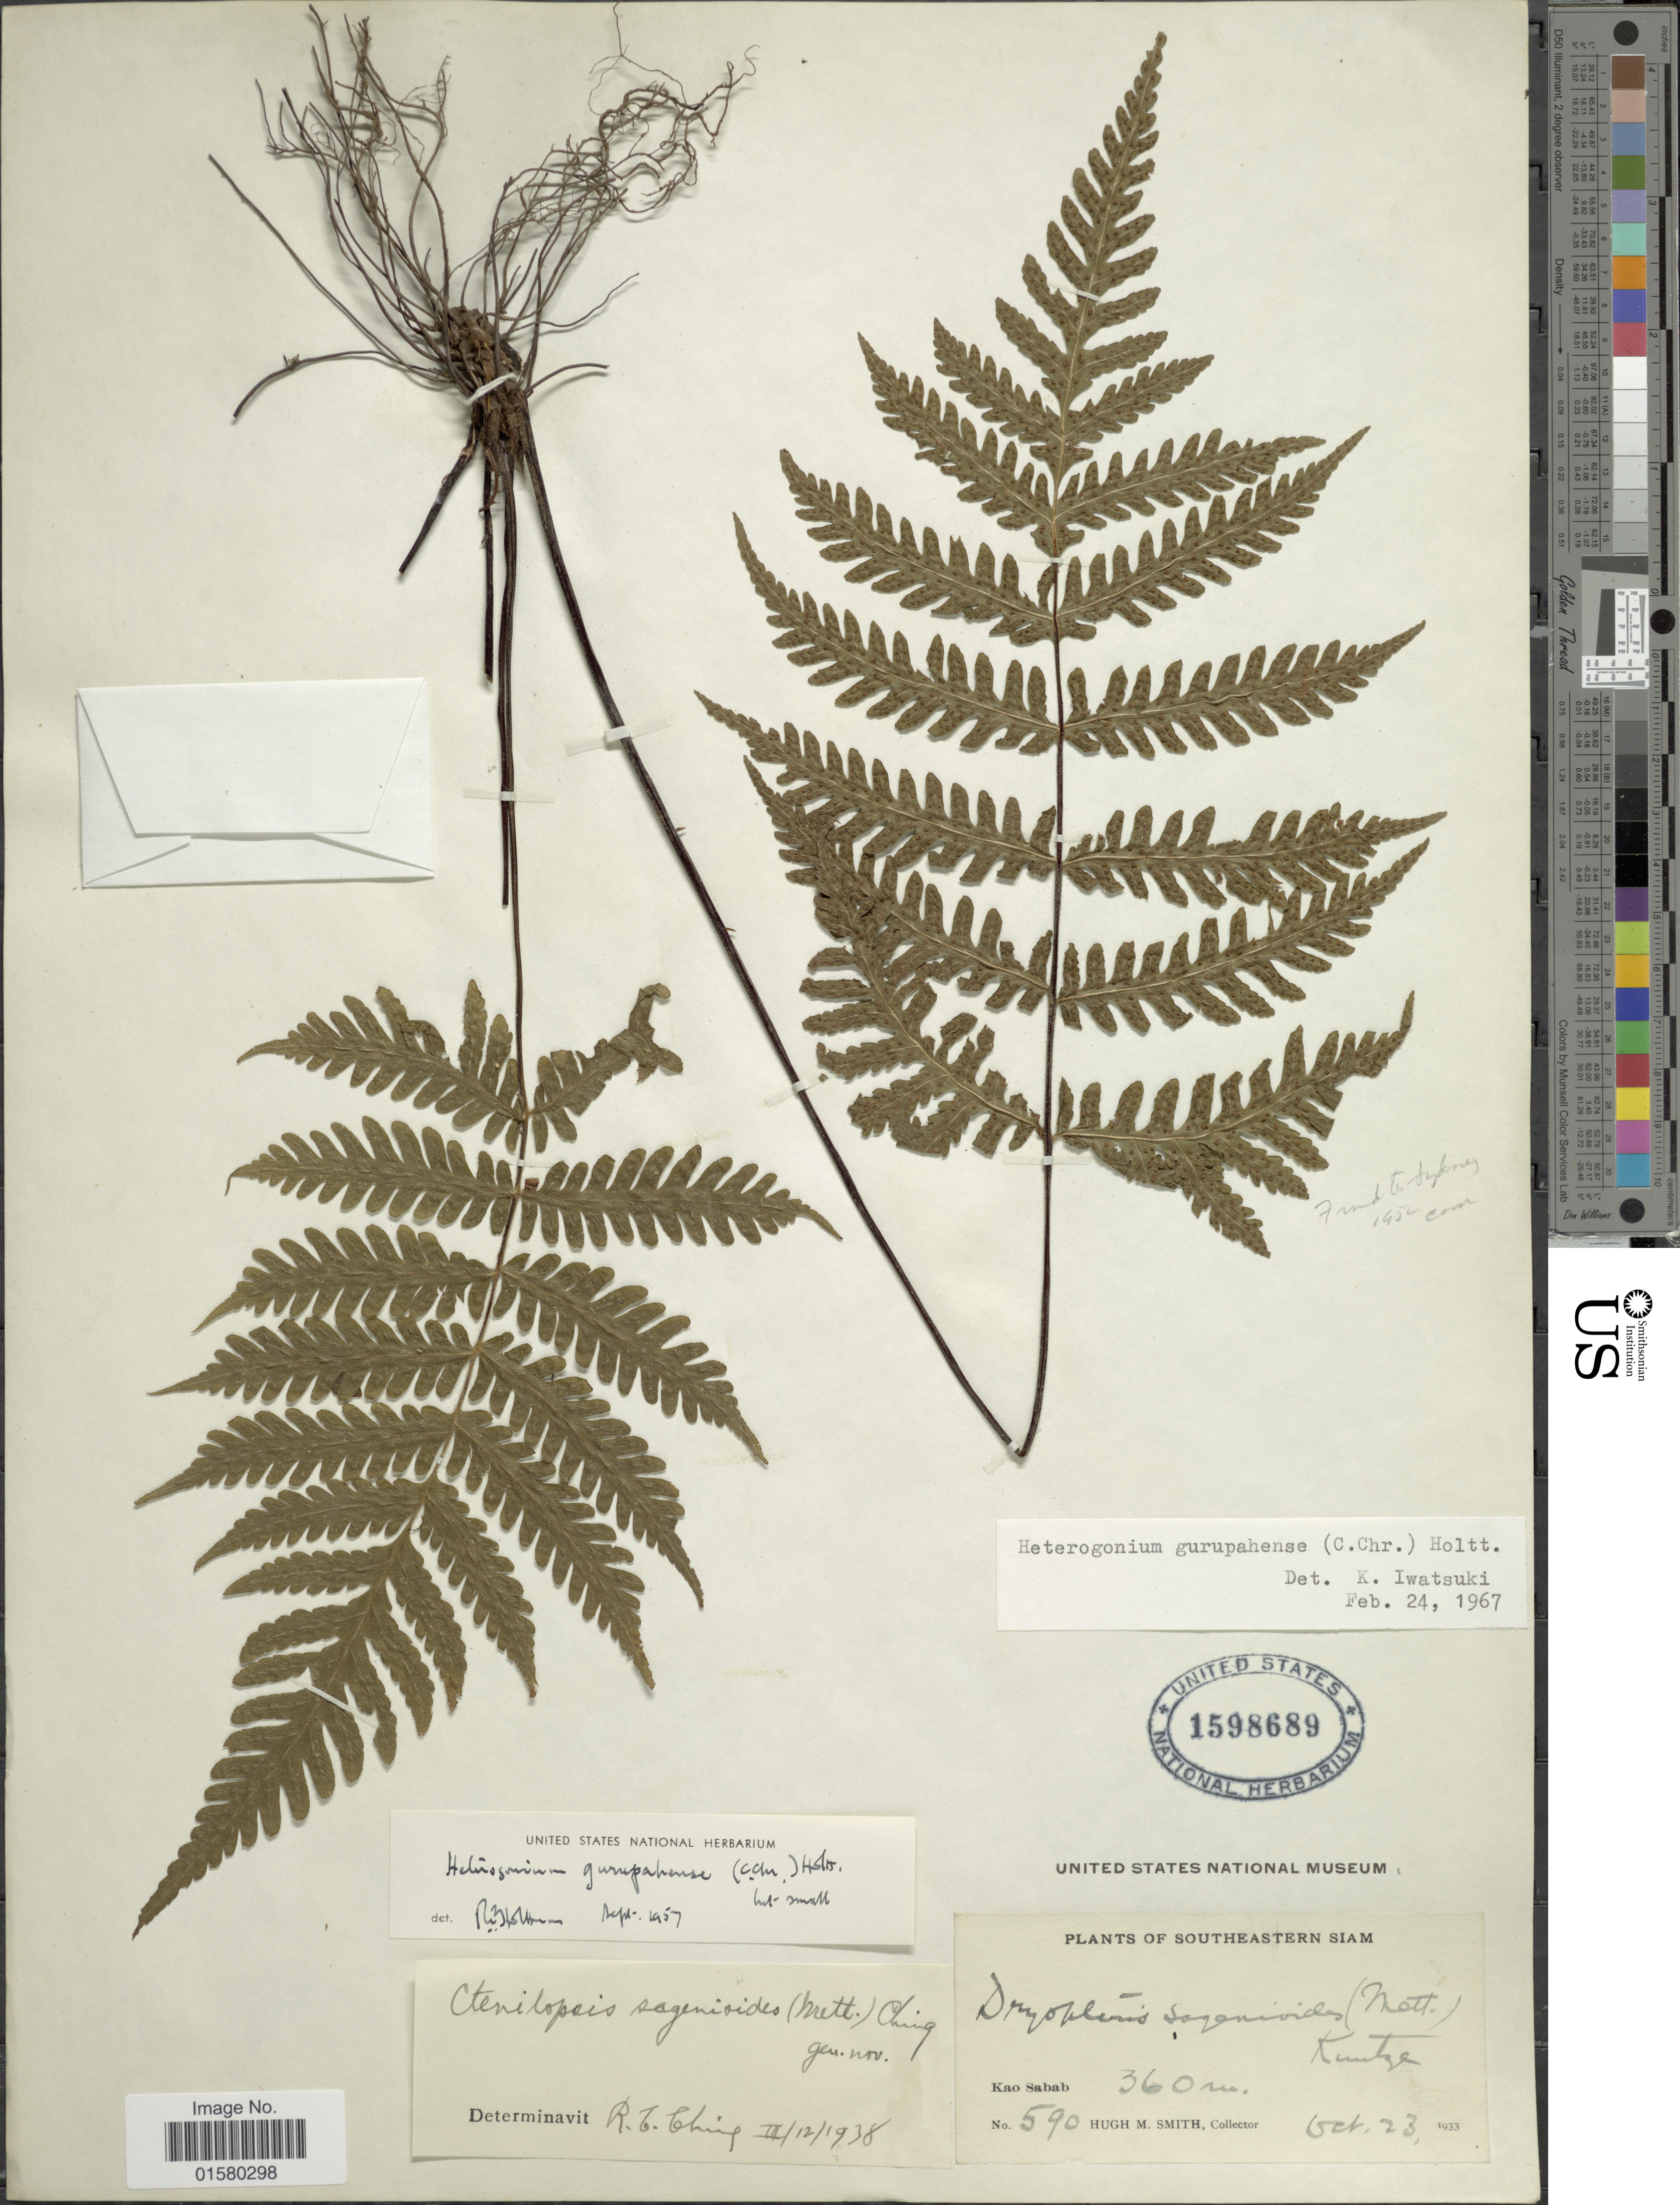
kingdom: Plantae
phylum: Tracheophyta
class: Polypodiopsida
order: Polypodiales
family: Tectariaceae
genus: Tectaria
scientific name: Tectaria gurupahensis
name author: (C. Chr. ex Kjellb. & C. Chr.)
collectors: H. M. Smith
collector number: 590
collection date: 1933-10-23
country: Thailand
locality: Southeastern Siam, Kao Sabab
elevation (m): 360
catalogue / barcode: US 1598689